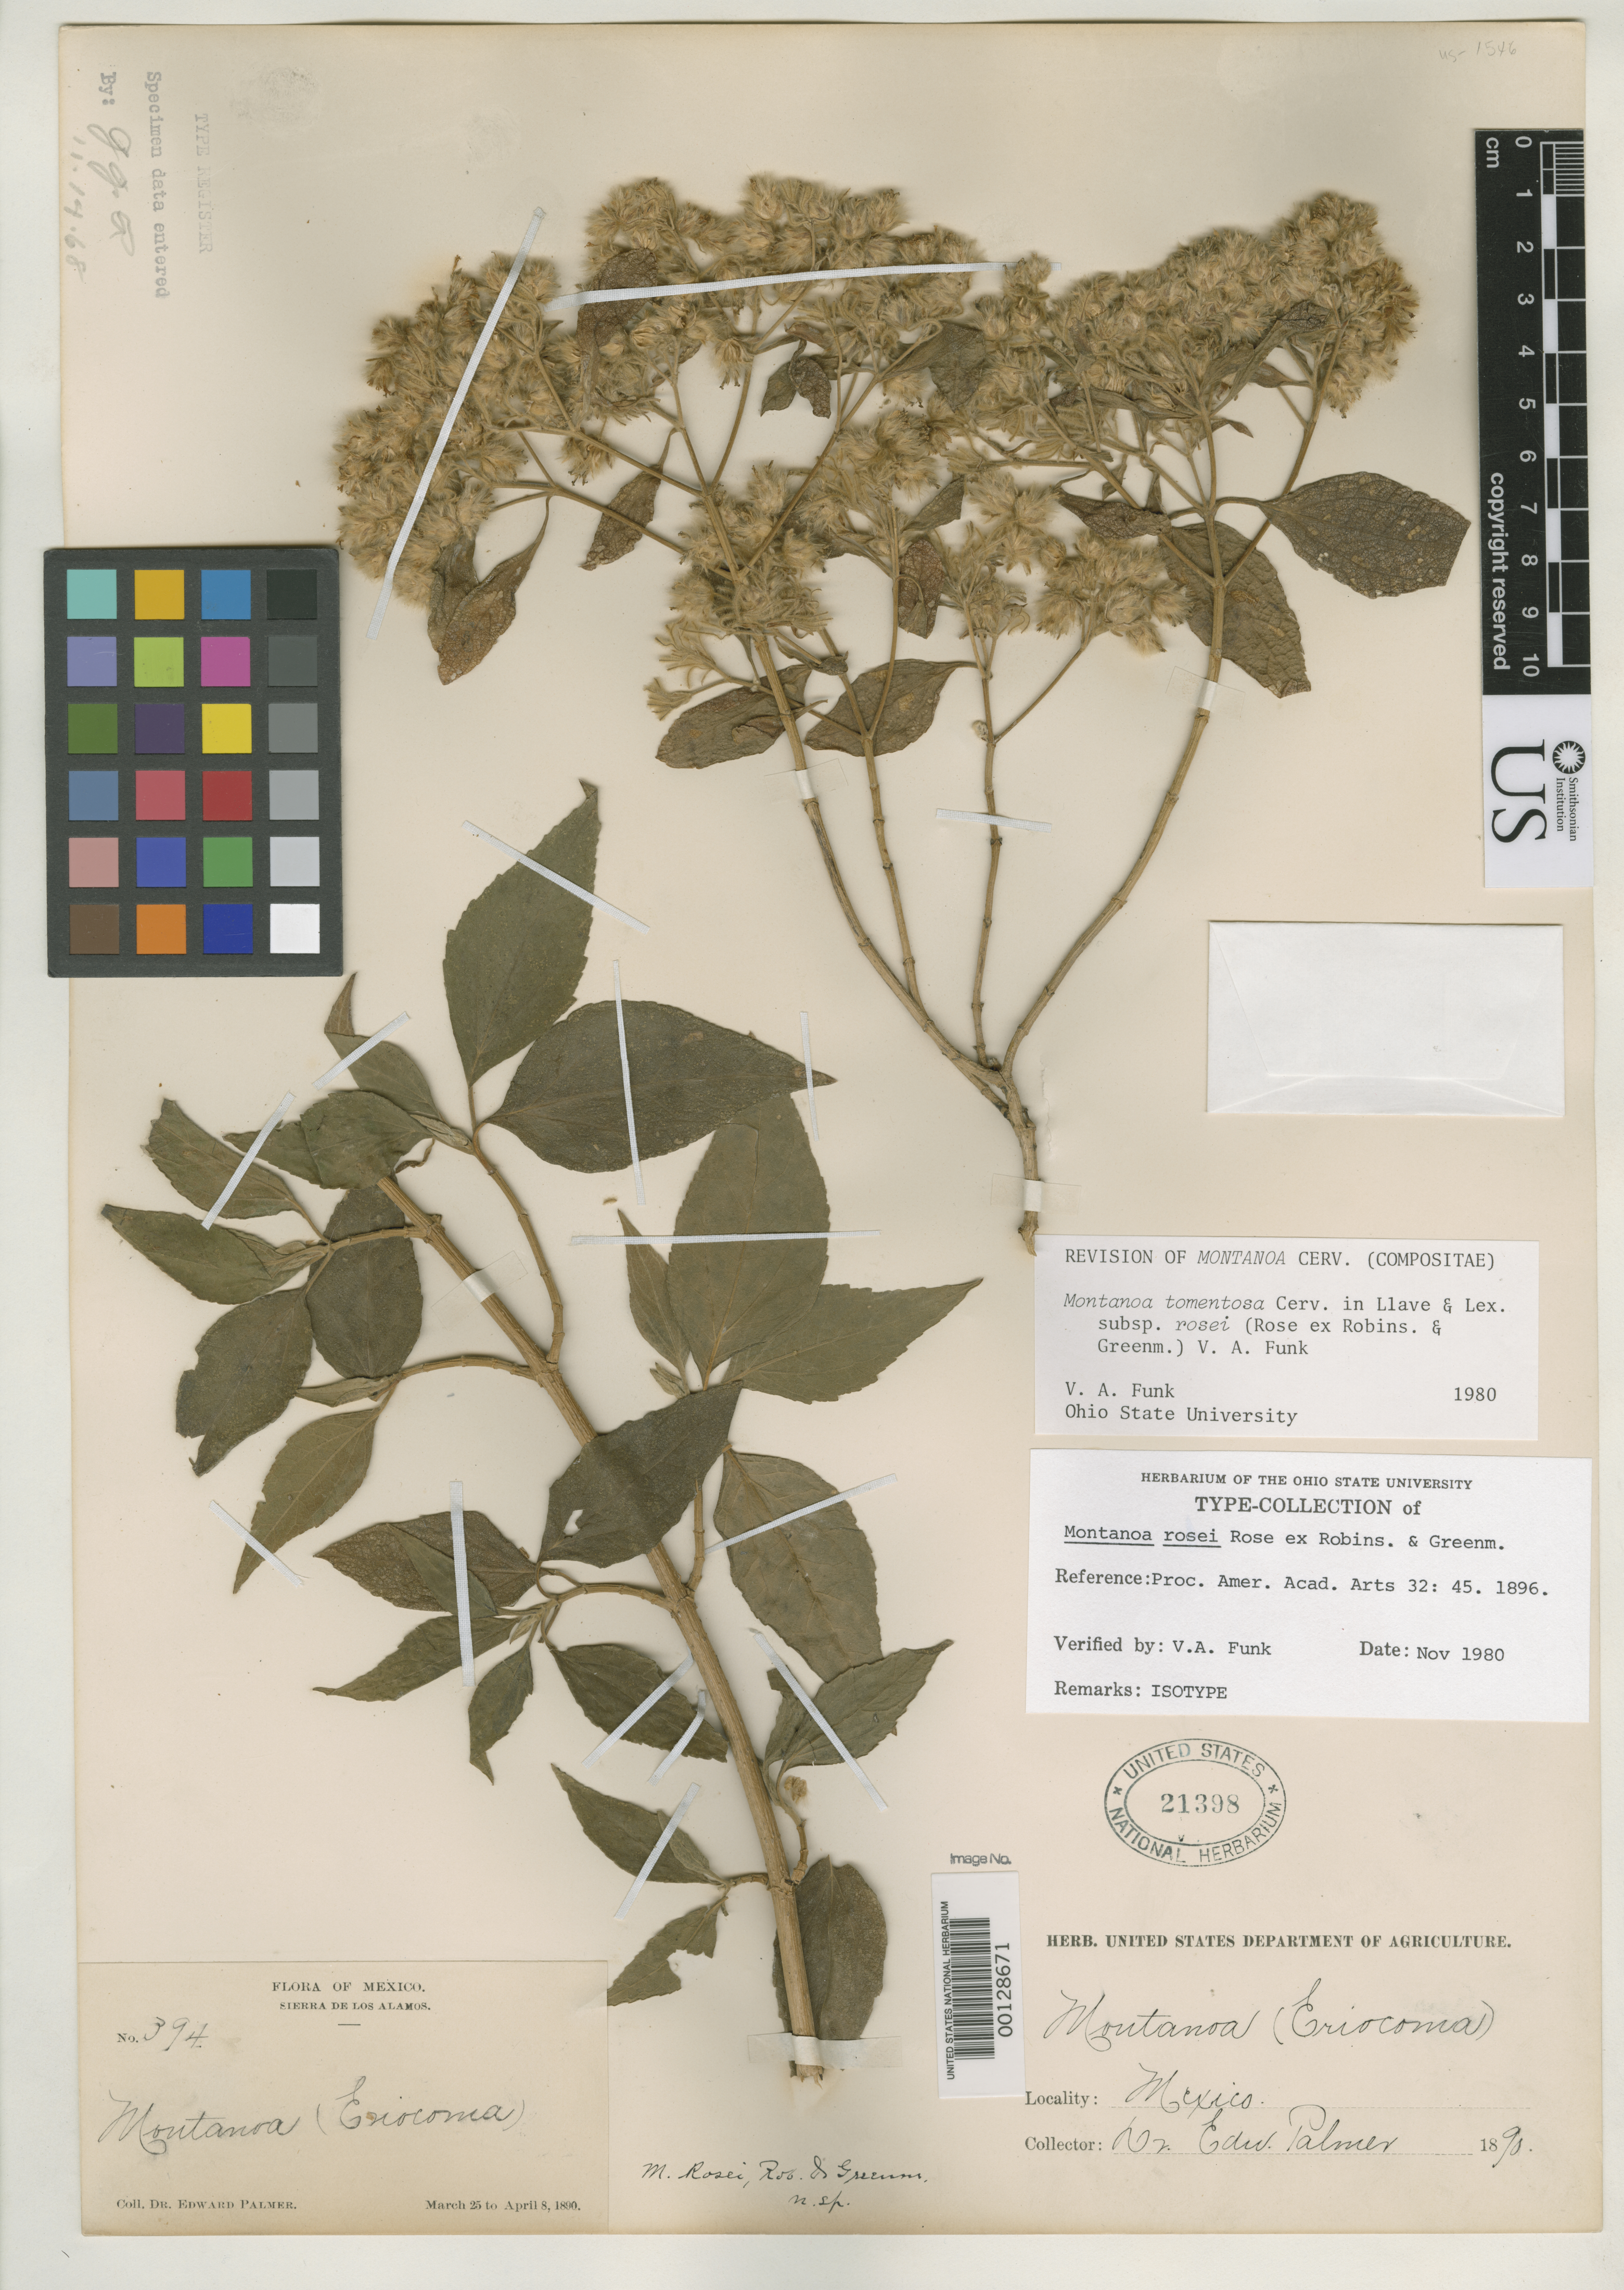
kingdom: Plantae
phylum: Tracheophyta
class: Magnoliopsida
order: Asterales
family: Asteraceae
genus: Montanoa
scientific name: Montanoa rosei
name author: B.L. Rob. & Greenm.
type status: Isotype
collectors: E. Palmer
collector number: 394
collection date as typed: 25 Mar 1890 to 08 Apr 1890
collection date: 1890-03-25/1890-04-08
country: Mexico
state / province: Sonora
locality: Sierra de Los Alamos.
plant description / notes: Author erroneously cited as "Rose ex Robins. & Greenm."; protologue does not attribute name to Rose.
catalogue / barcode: US 21398